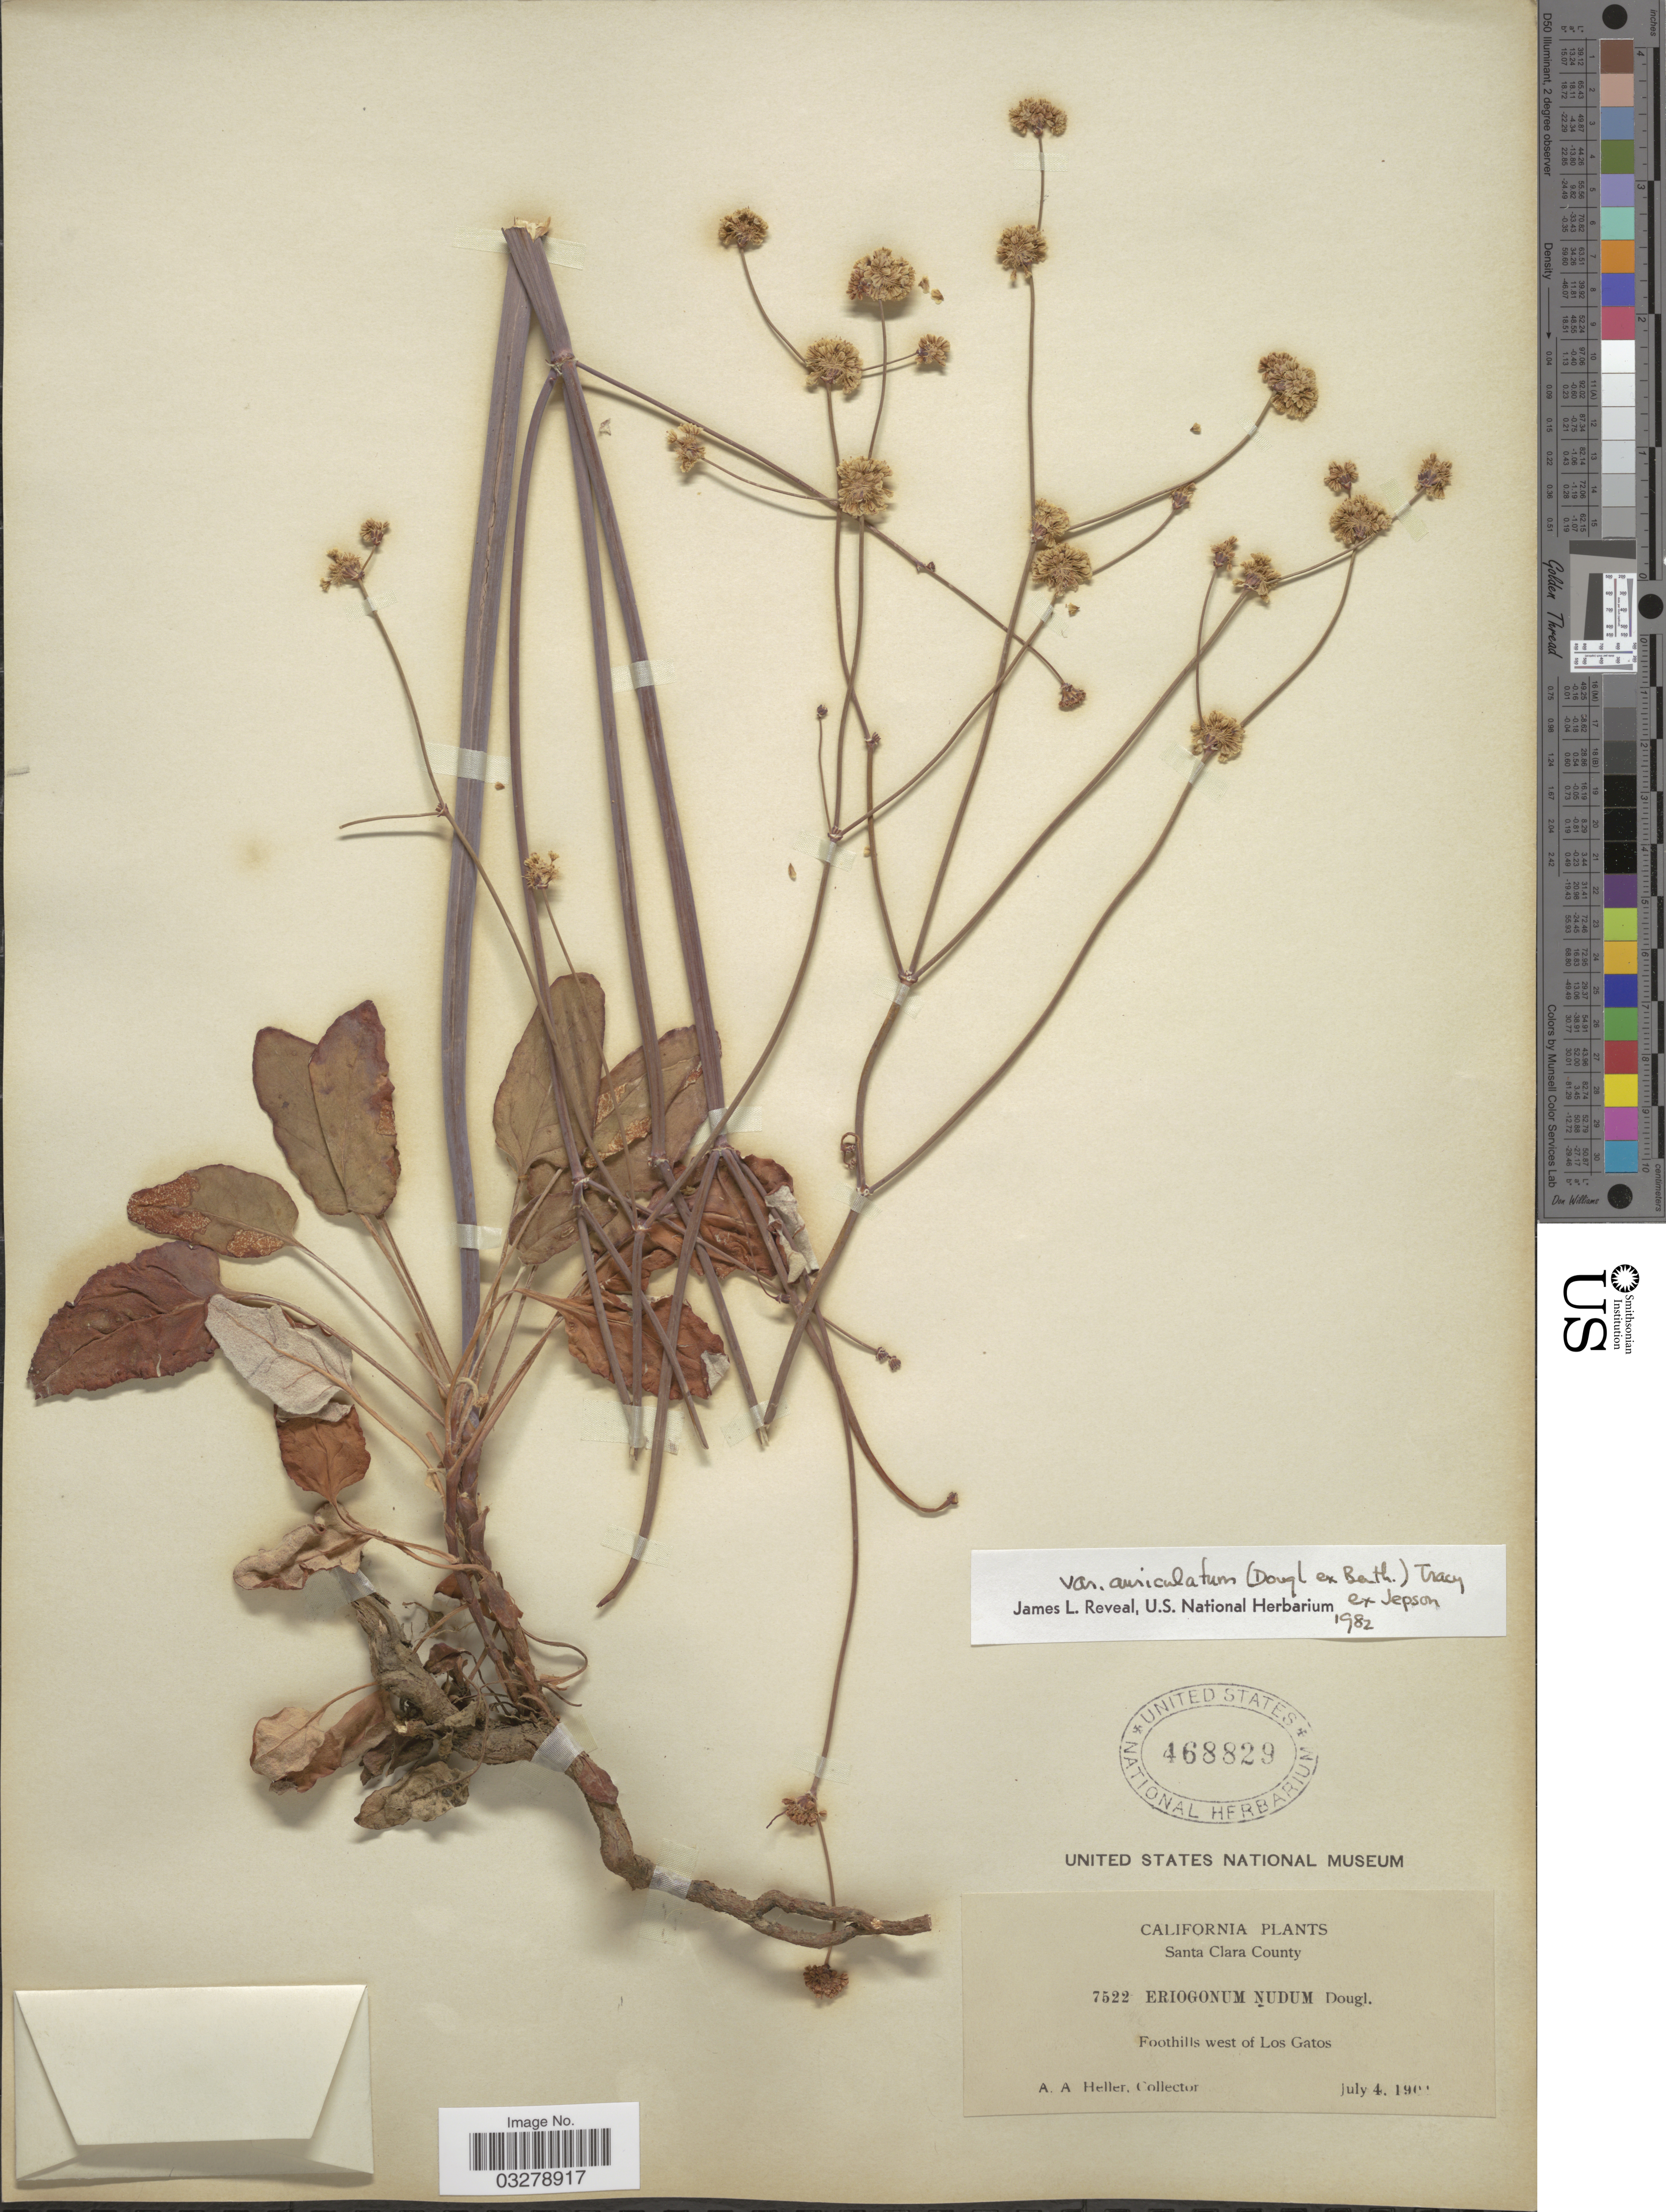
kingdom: Plantae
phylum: Tracheophyta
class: Magnoliopsida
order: Caryophyllales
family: Polygonaceae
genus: Eriogonum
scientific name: Eriogonum nudum var. auriculatum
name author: (Benth.) Tracy ex Jeps.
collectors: A. A. Heller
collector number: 7522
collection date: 1901-07-04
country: United States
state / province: California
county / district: Santa Clara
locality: Santa Clara County, Foothills west of Los Gatos.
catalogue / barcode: US 468829